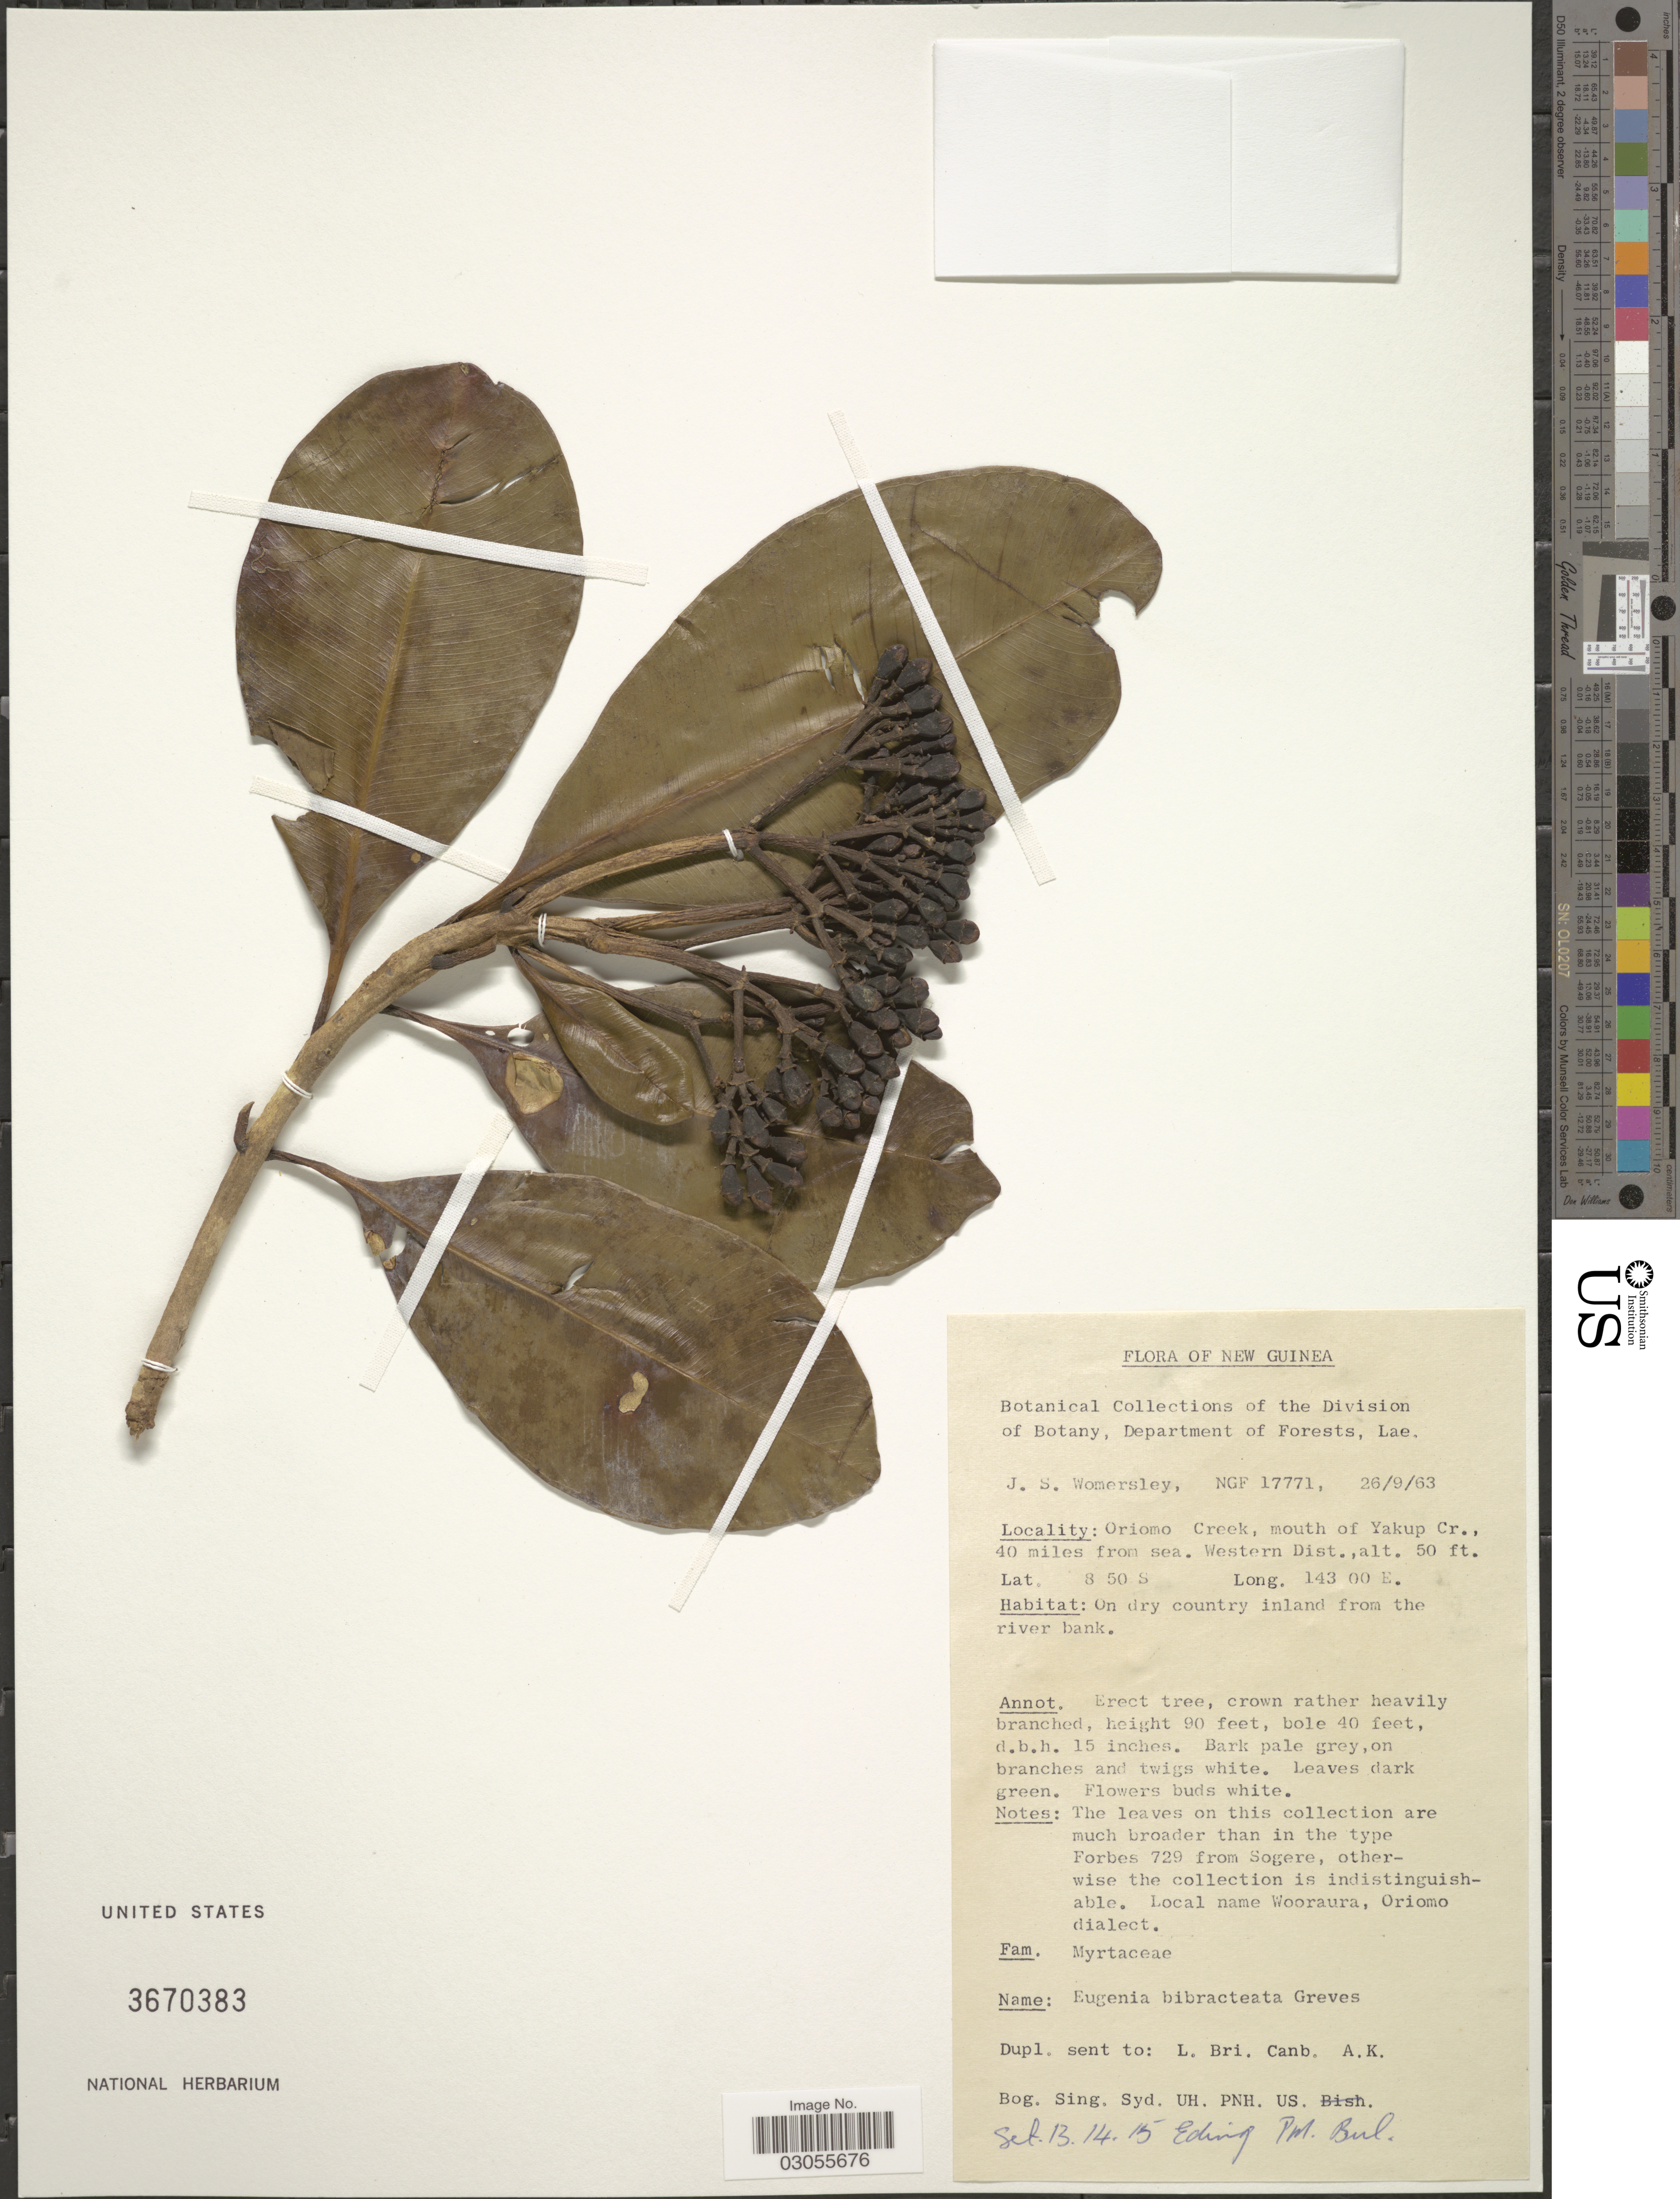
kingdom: Plantae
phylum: Tracheophyta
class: Magnoliopsida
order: Myrtales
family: Myrtaceae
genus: Syzygium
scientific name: Syzygium fastigiatum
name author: (Blume) Merr. & L.M. Perry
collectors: J. S. Womersley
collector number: NGF 17771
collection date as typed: Transcribed d/m/y: 26/9/63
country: Papua New Guinea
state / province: Manus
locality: New Guinea. Oriomo Creek, mouth of Yakup Cr., 40 miles from sea. Western Dist.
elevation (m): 15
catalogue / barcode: US 3670383